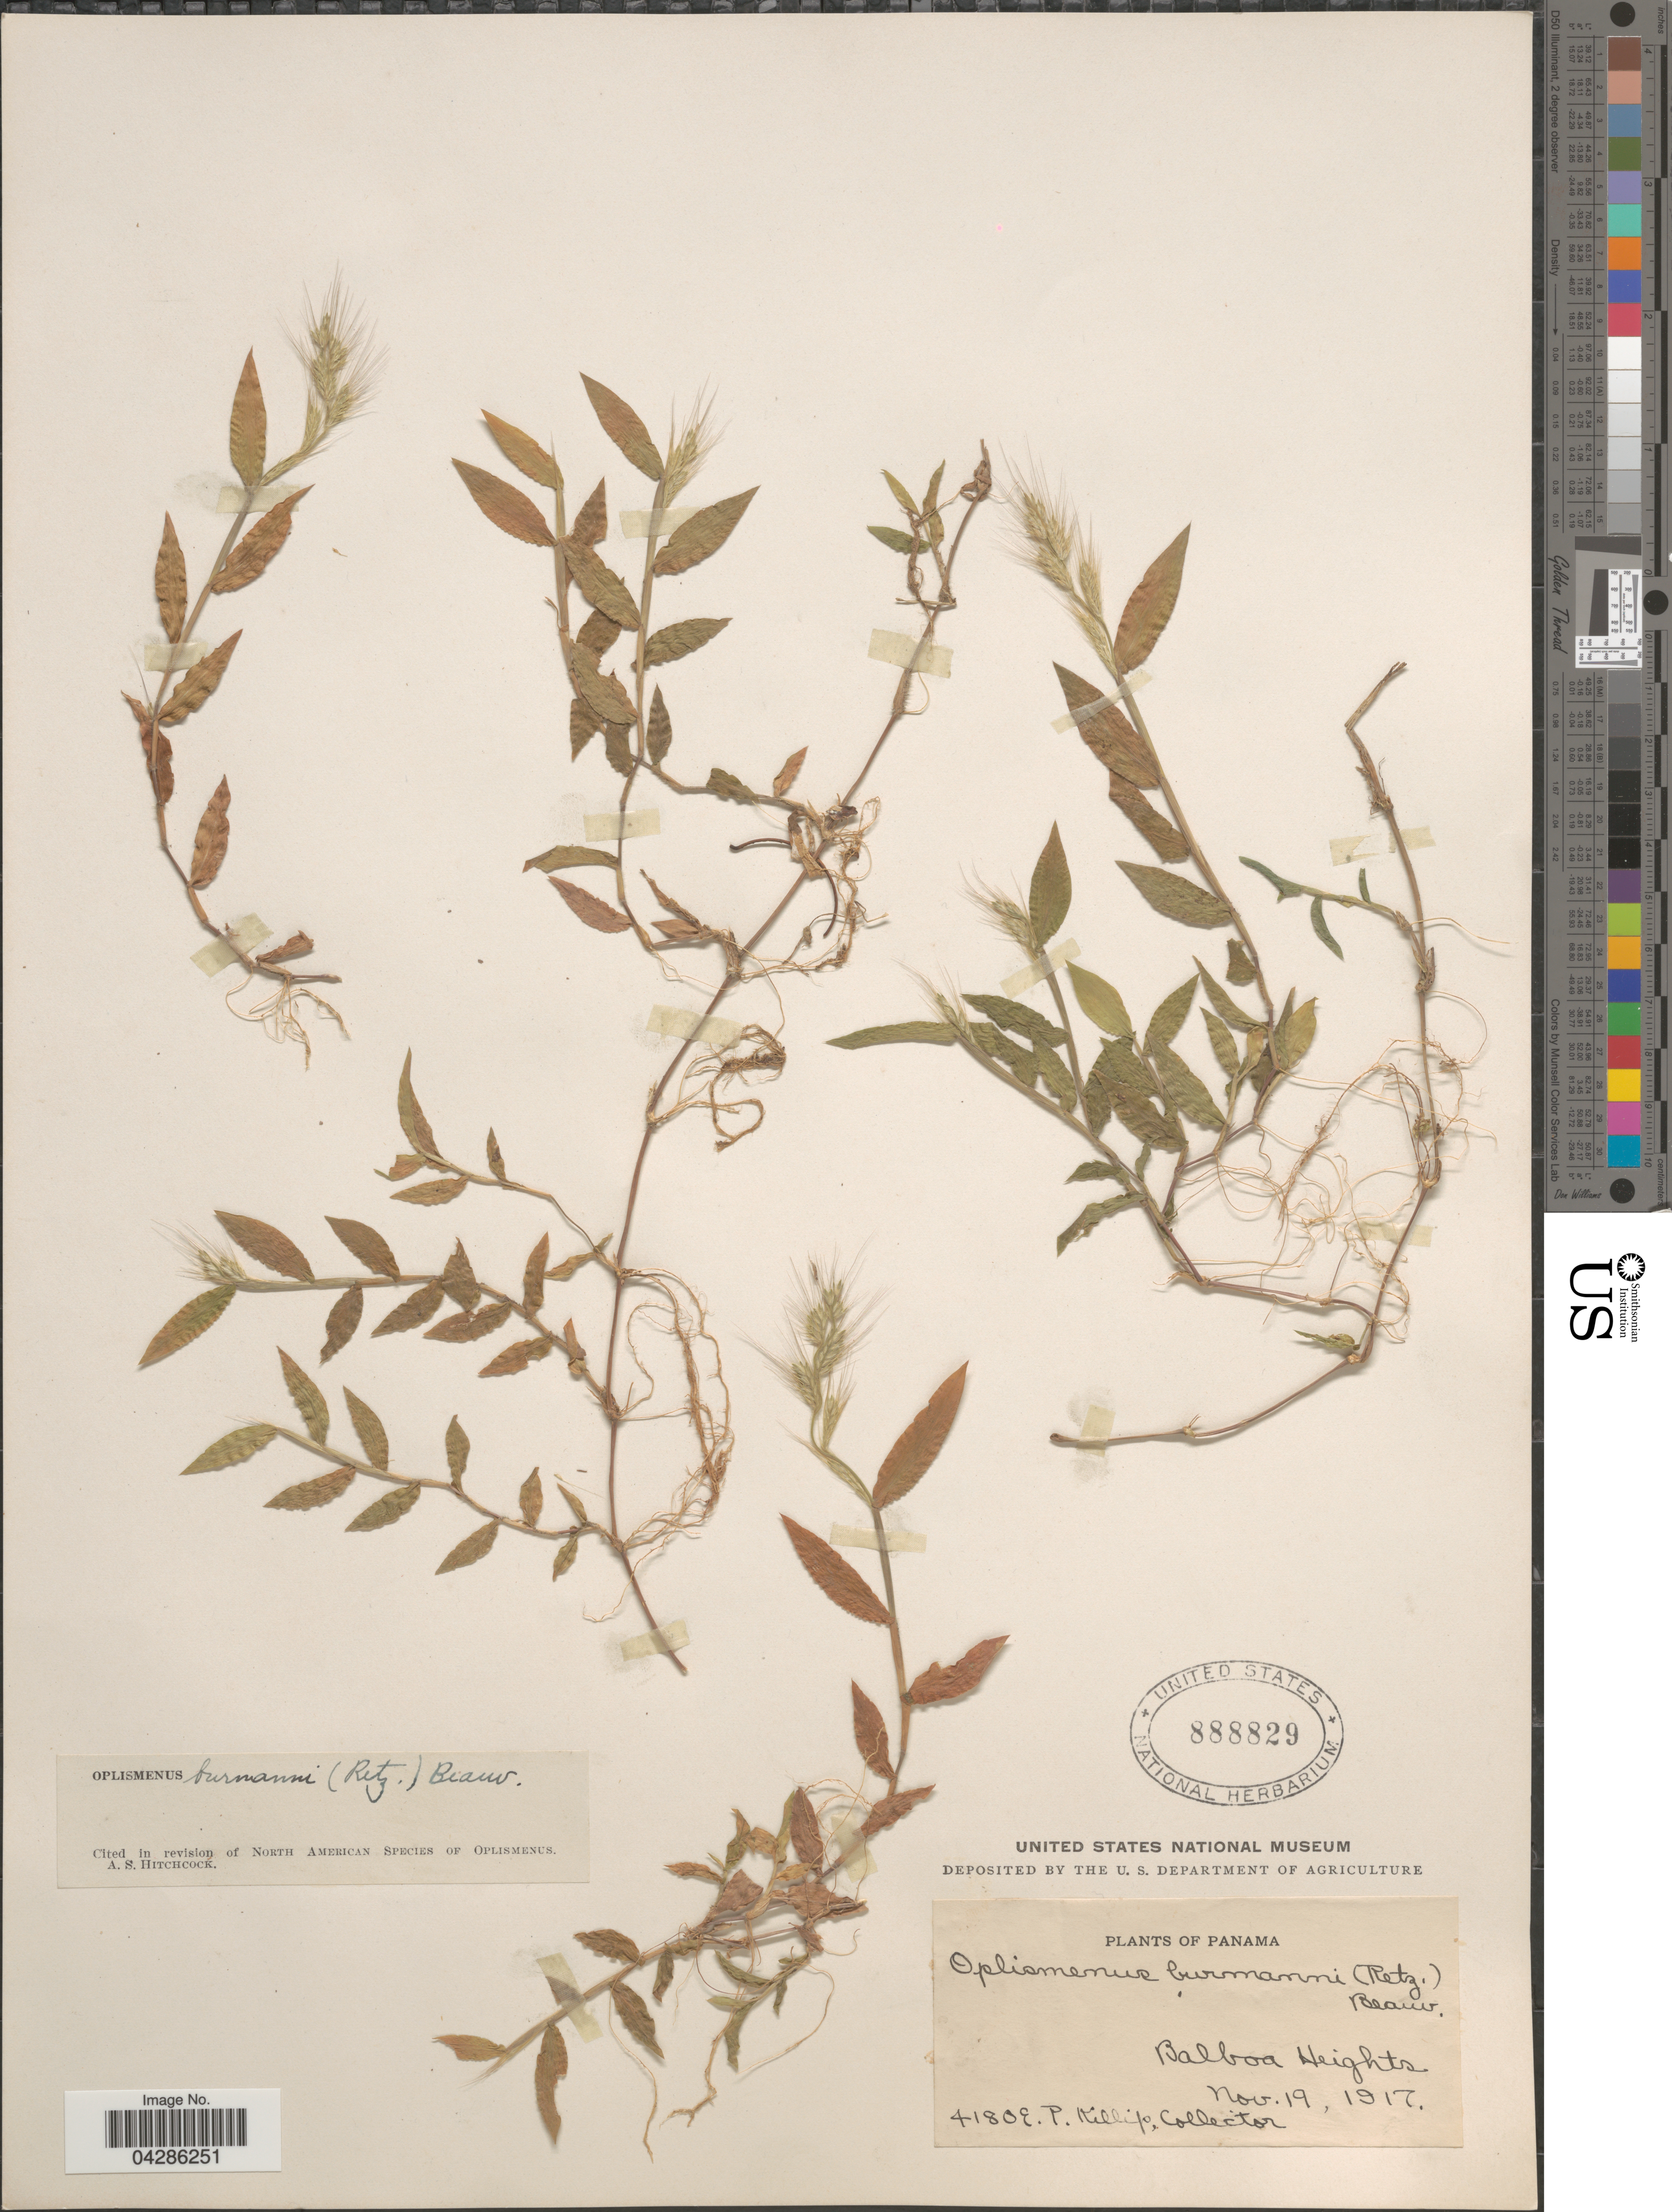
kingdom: Plantae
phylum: Tracheophyta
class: Liliopsida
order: Poales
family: Poaceae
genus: Oplismenus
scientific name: Oplismenus burmannii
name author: (Retz.) P. Beauv.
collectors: E. P. Killip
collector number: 4180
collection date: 1917-11-19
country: Panama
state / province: Panamá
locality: Balboa Heights.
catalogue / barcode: US 888829